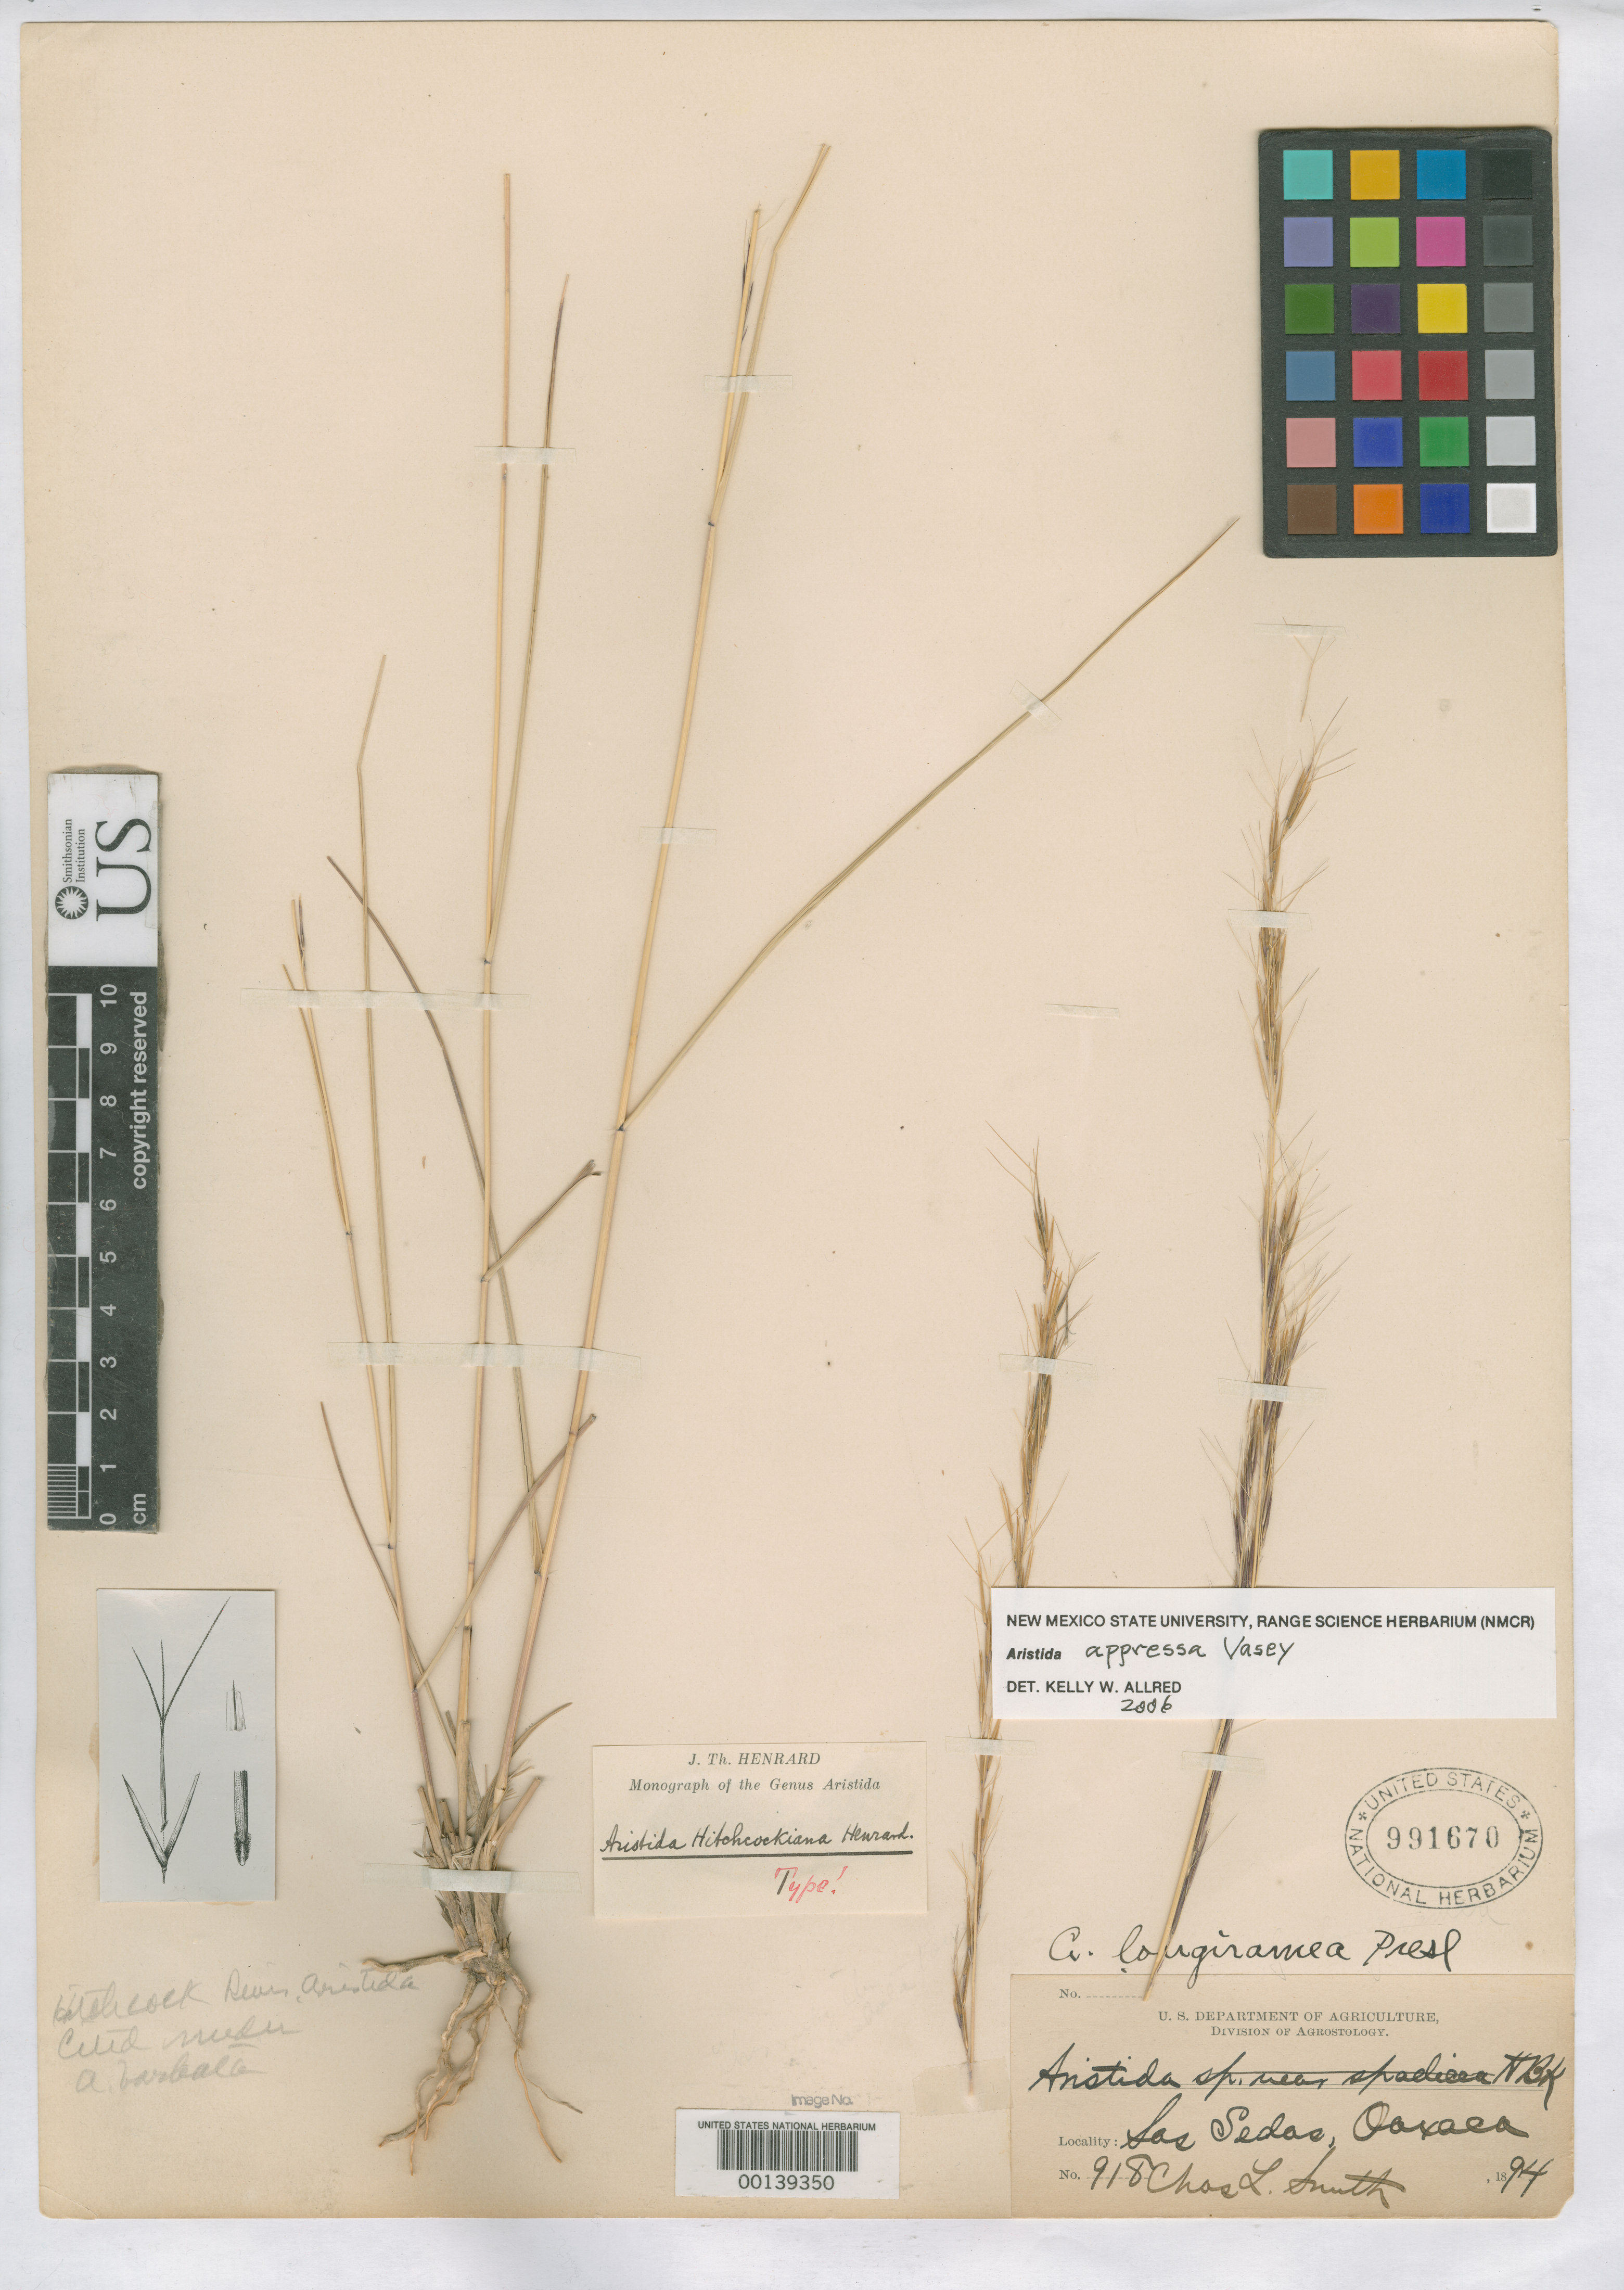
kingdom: Plantae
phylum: Tracheophyta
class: Liliopsida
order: Poales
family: Poaceae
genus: Aristida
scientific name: Aristida hitchcockiana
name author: Henr.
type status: Holotype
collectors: C. L. Smith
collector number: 918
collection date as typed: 1894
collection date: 1894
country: Mexico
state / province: Oaxaca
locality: Las Sedas.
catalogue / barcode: US 991670